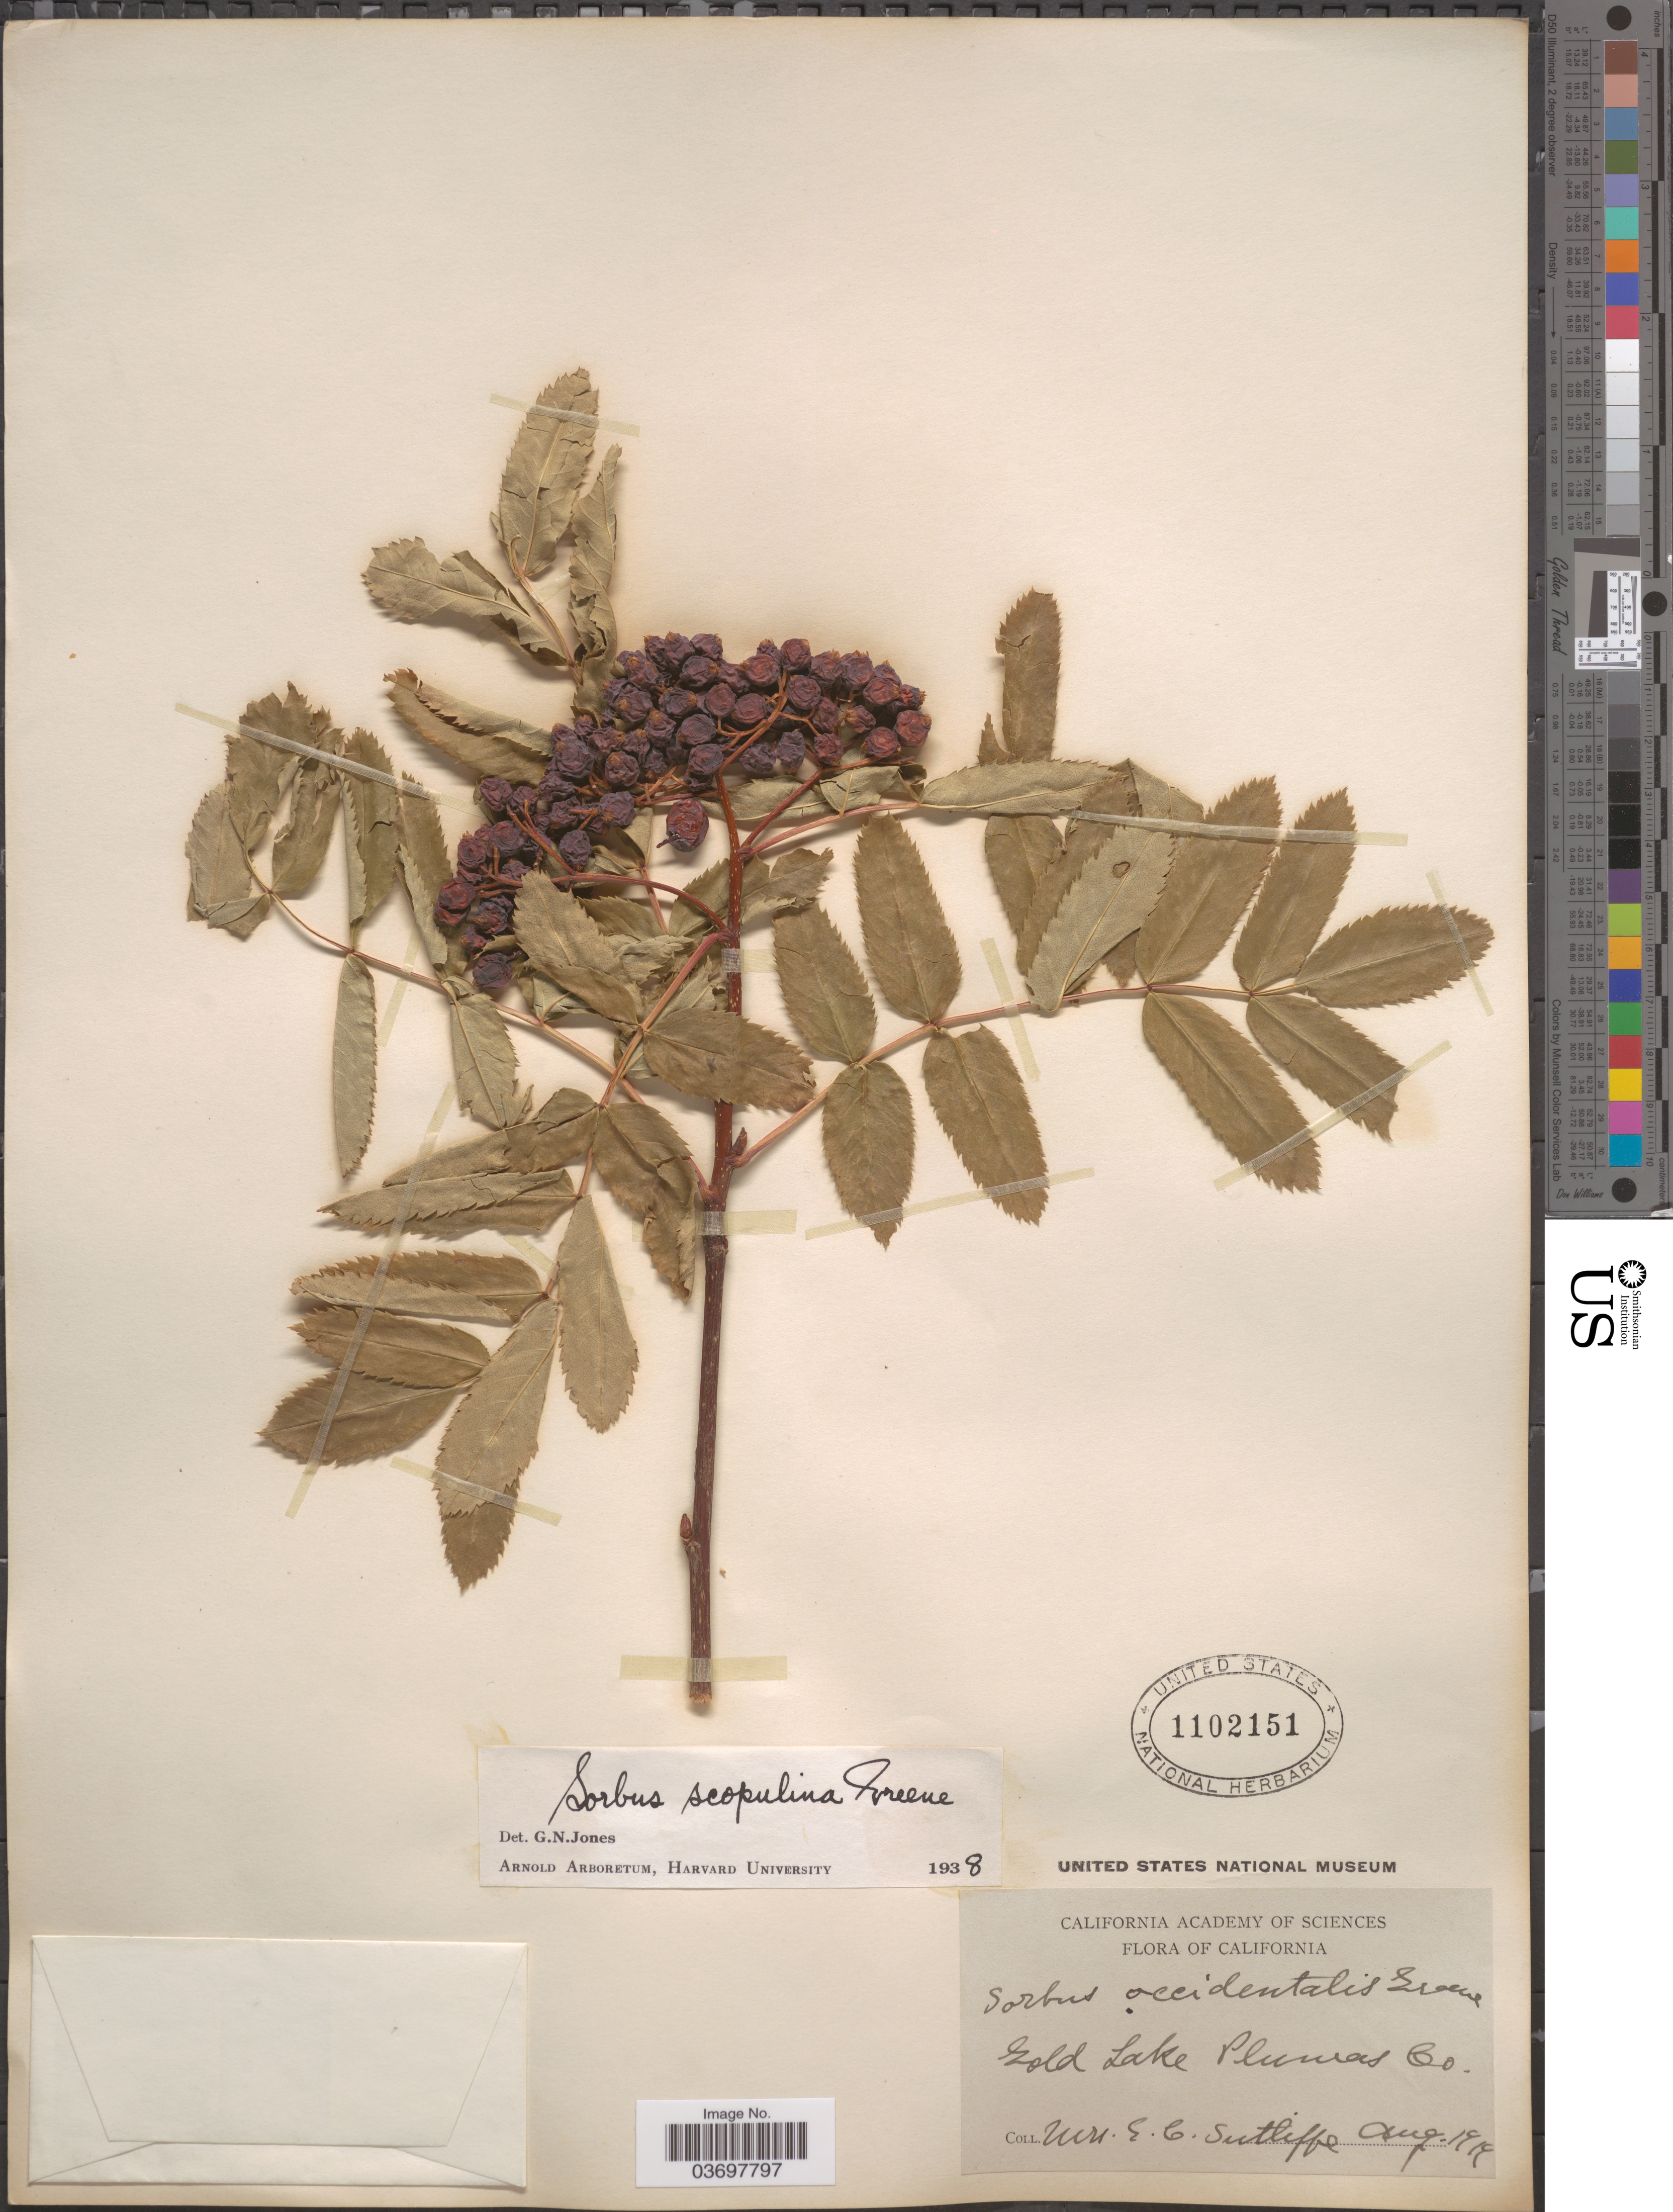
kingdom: Plantae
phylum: Tracheophyta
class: Magnoliopsida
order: Rosales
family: Rosaceae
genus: Sorbus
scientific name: Sorbus scopulina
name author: Greene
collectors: E. Suttiffe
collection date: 1919-08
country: United States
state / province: California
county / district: Plumas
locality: Gold Lake, Plumas Co.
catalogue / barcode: US 1102151